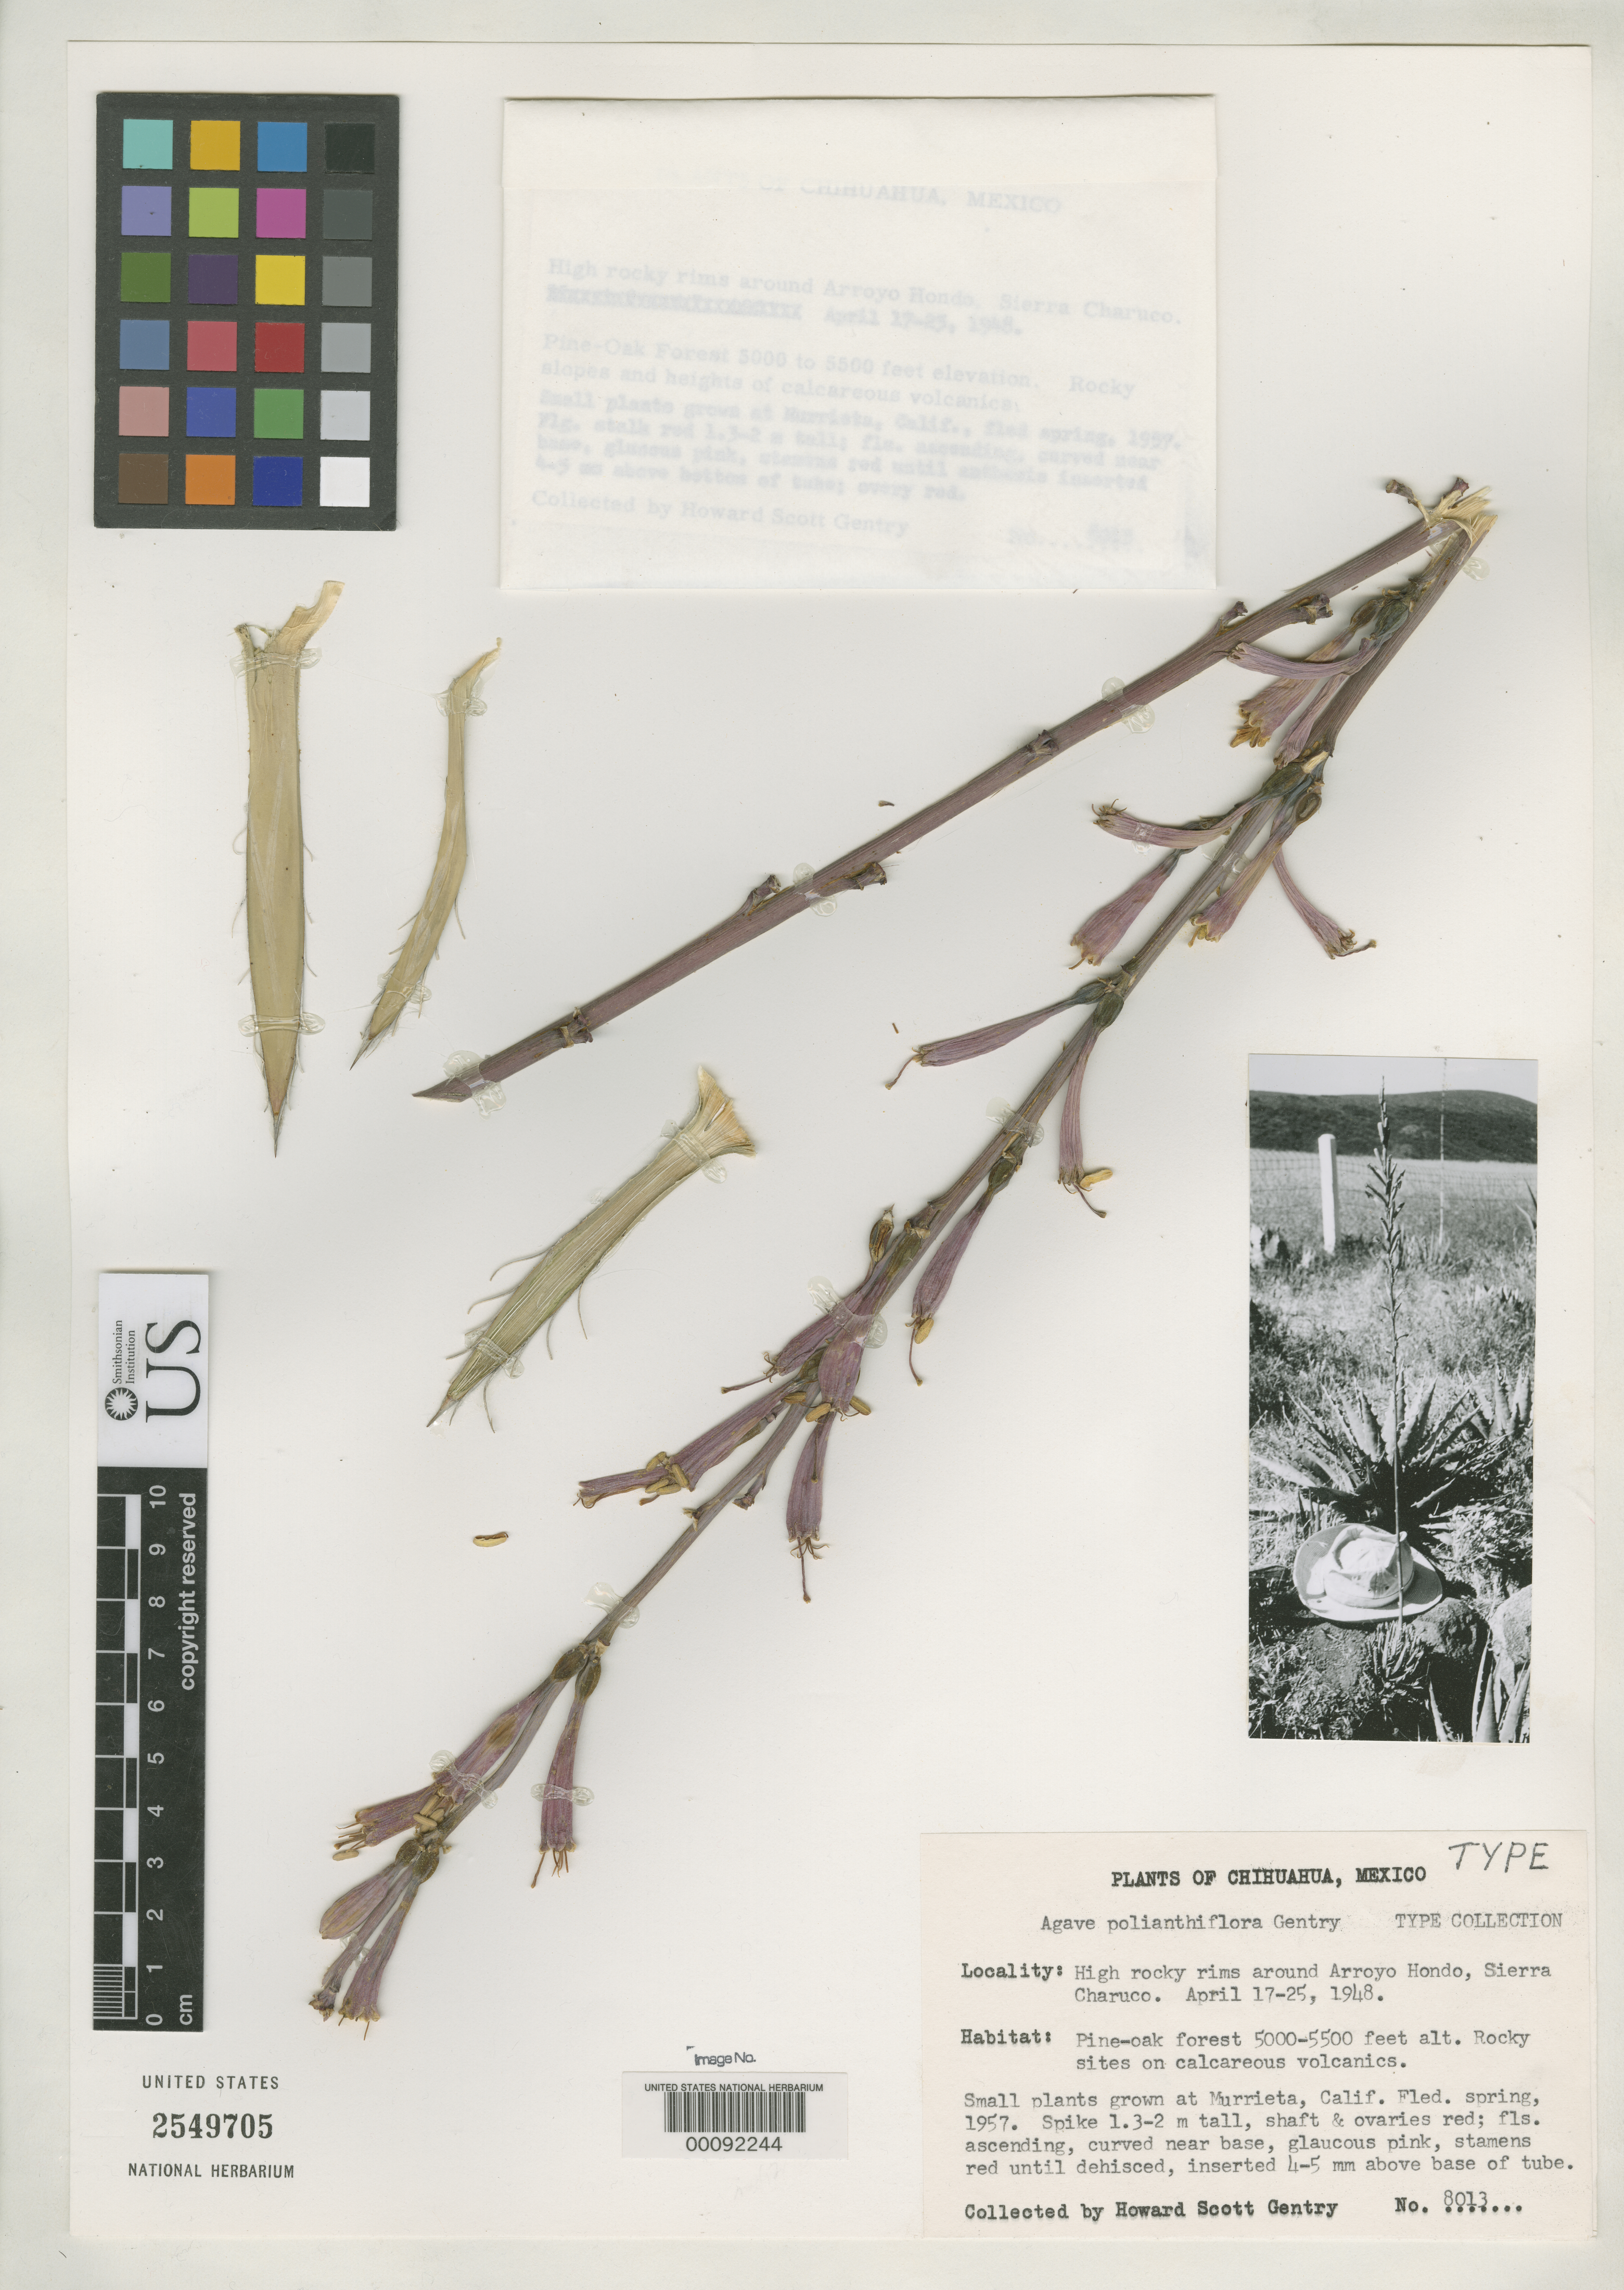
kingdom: Plantae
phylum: Tracheophyta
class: Liliopsida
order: Asparagales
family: Asparagaceae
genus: Agave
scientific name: Agave polianthiflora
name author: Gentry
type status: Holotype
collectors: H. S. Gentry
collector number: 8013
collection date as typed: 17 Apr 1948 to 25 Apr 1948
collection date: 1948-04-17/1948-04-25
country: Mexico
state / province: Chihuahua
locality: Sierra Charuco, Arroyo Hondo; (cult. Murrieta, California, USA).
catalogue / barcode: US 2549705